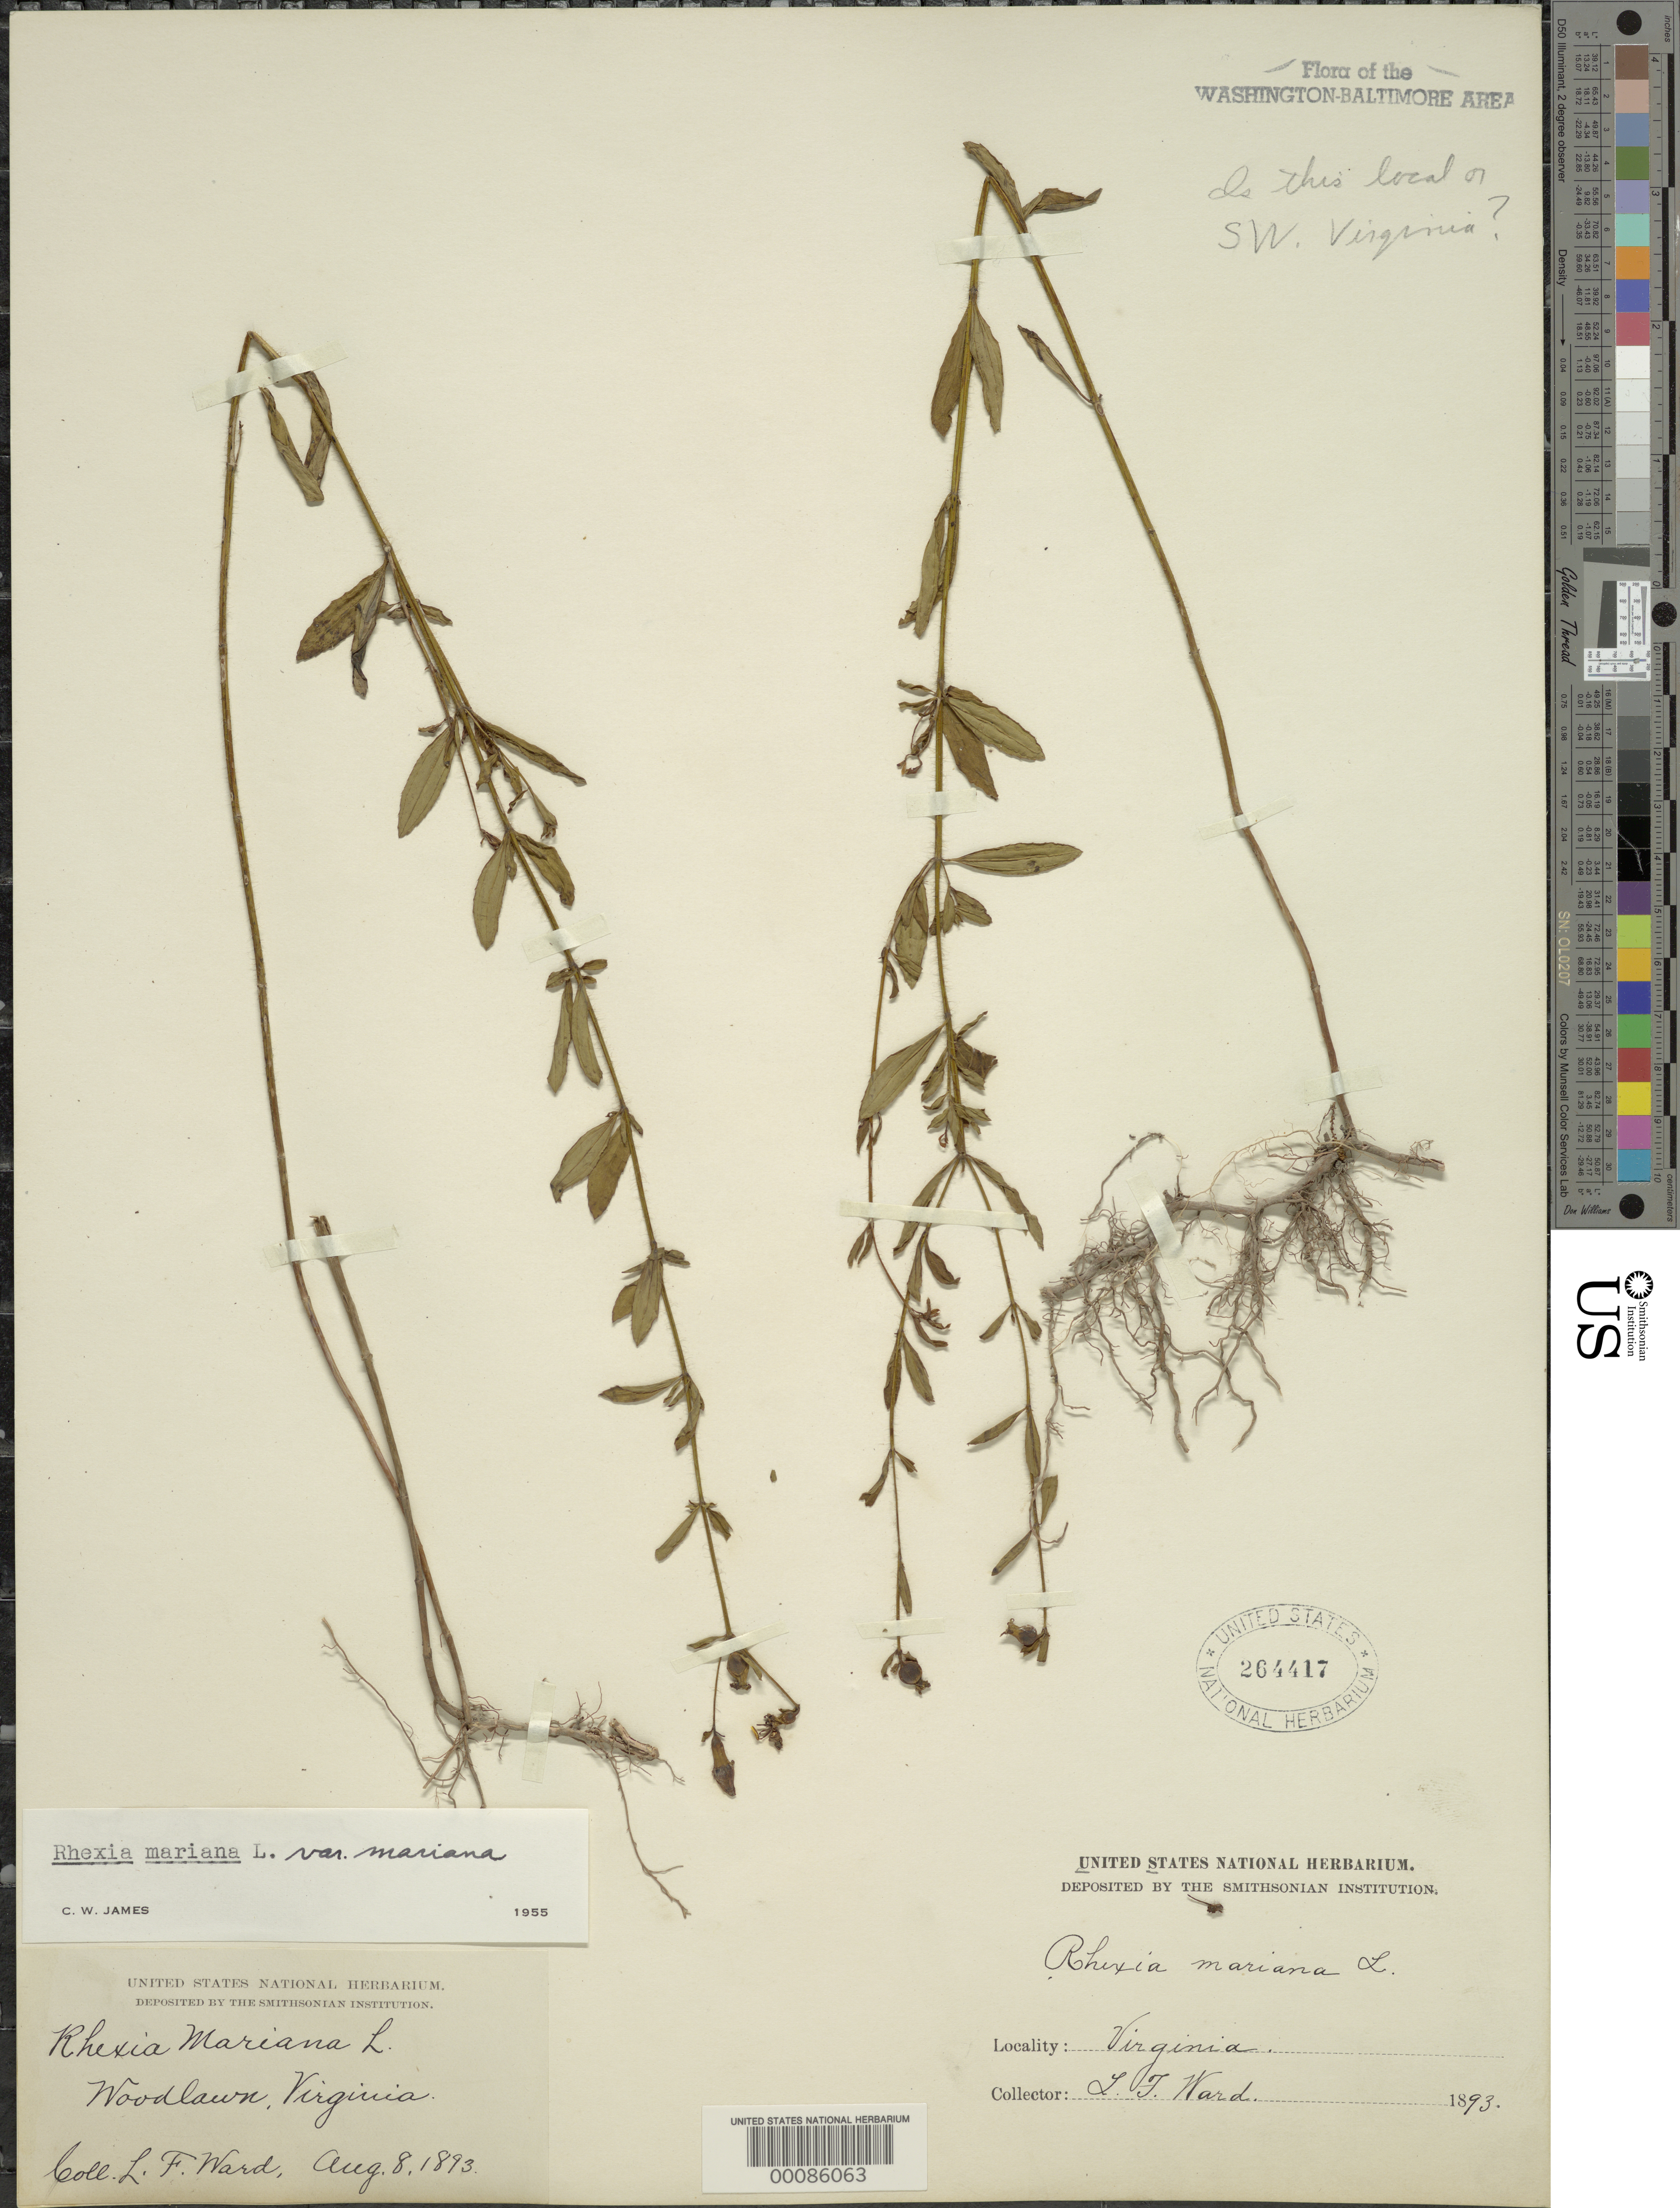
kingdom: Plantae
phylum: Tracheophyta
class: Magnoliopsida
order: Myrtales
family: Melastomataceae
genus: Rhexia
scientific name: Rhexia mariana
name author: L.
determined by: James, C. W.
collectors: L. F. Ward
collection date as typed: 08 Aug 1893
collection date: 1893-08-08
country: United States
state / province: Virginia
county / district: Fairfax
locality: Woodlawn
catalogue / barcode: US 264417